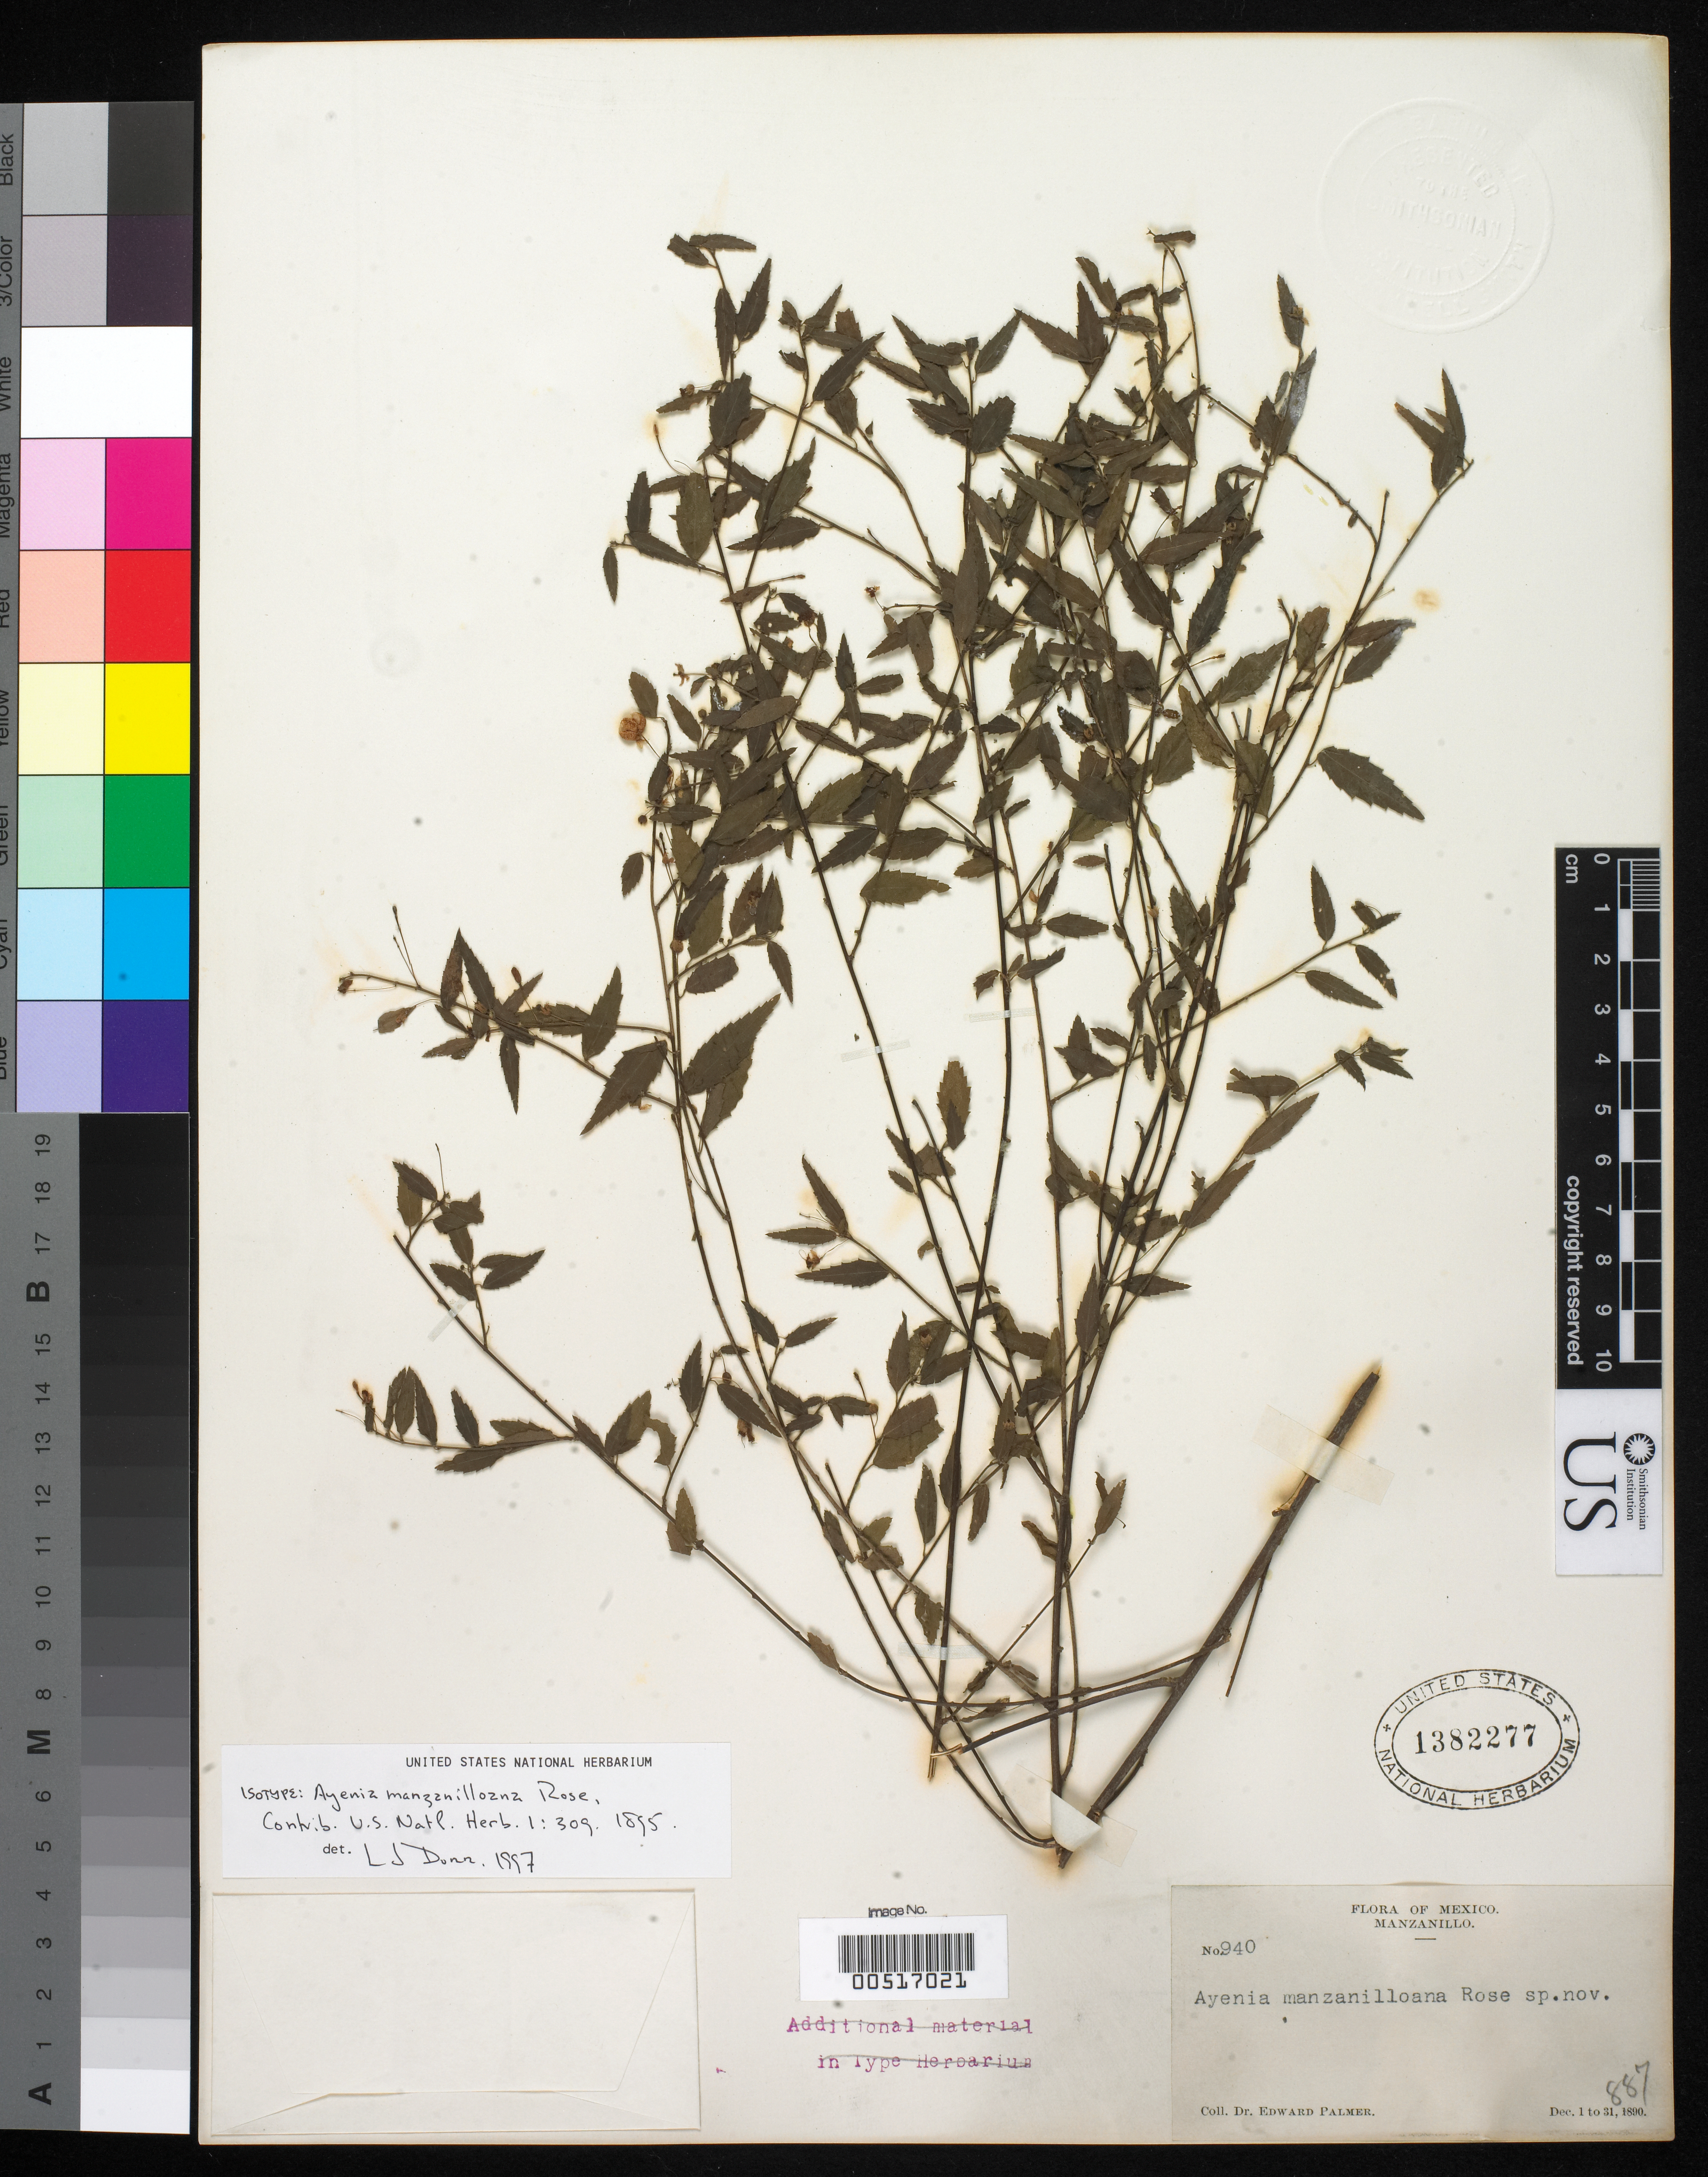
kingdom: Plantae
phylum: Tracheophyta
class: Magnoliopsida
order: Malvales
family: Malvaceae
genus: Ayenia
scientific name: Ayenia manzanilloana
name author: Rose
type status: Isotype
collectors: E. Palmer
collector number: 940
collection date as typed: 01 Dec 1890 to 31 Dec 1890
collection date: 1890-12-01/1890-12-31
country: Mexico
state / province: Colima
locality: Manzanillo.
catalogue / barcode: US 1382277